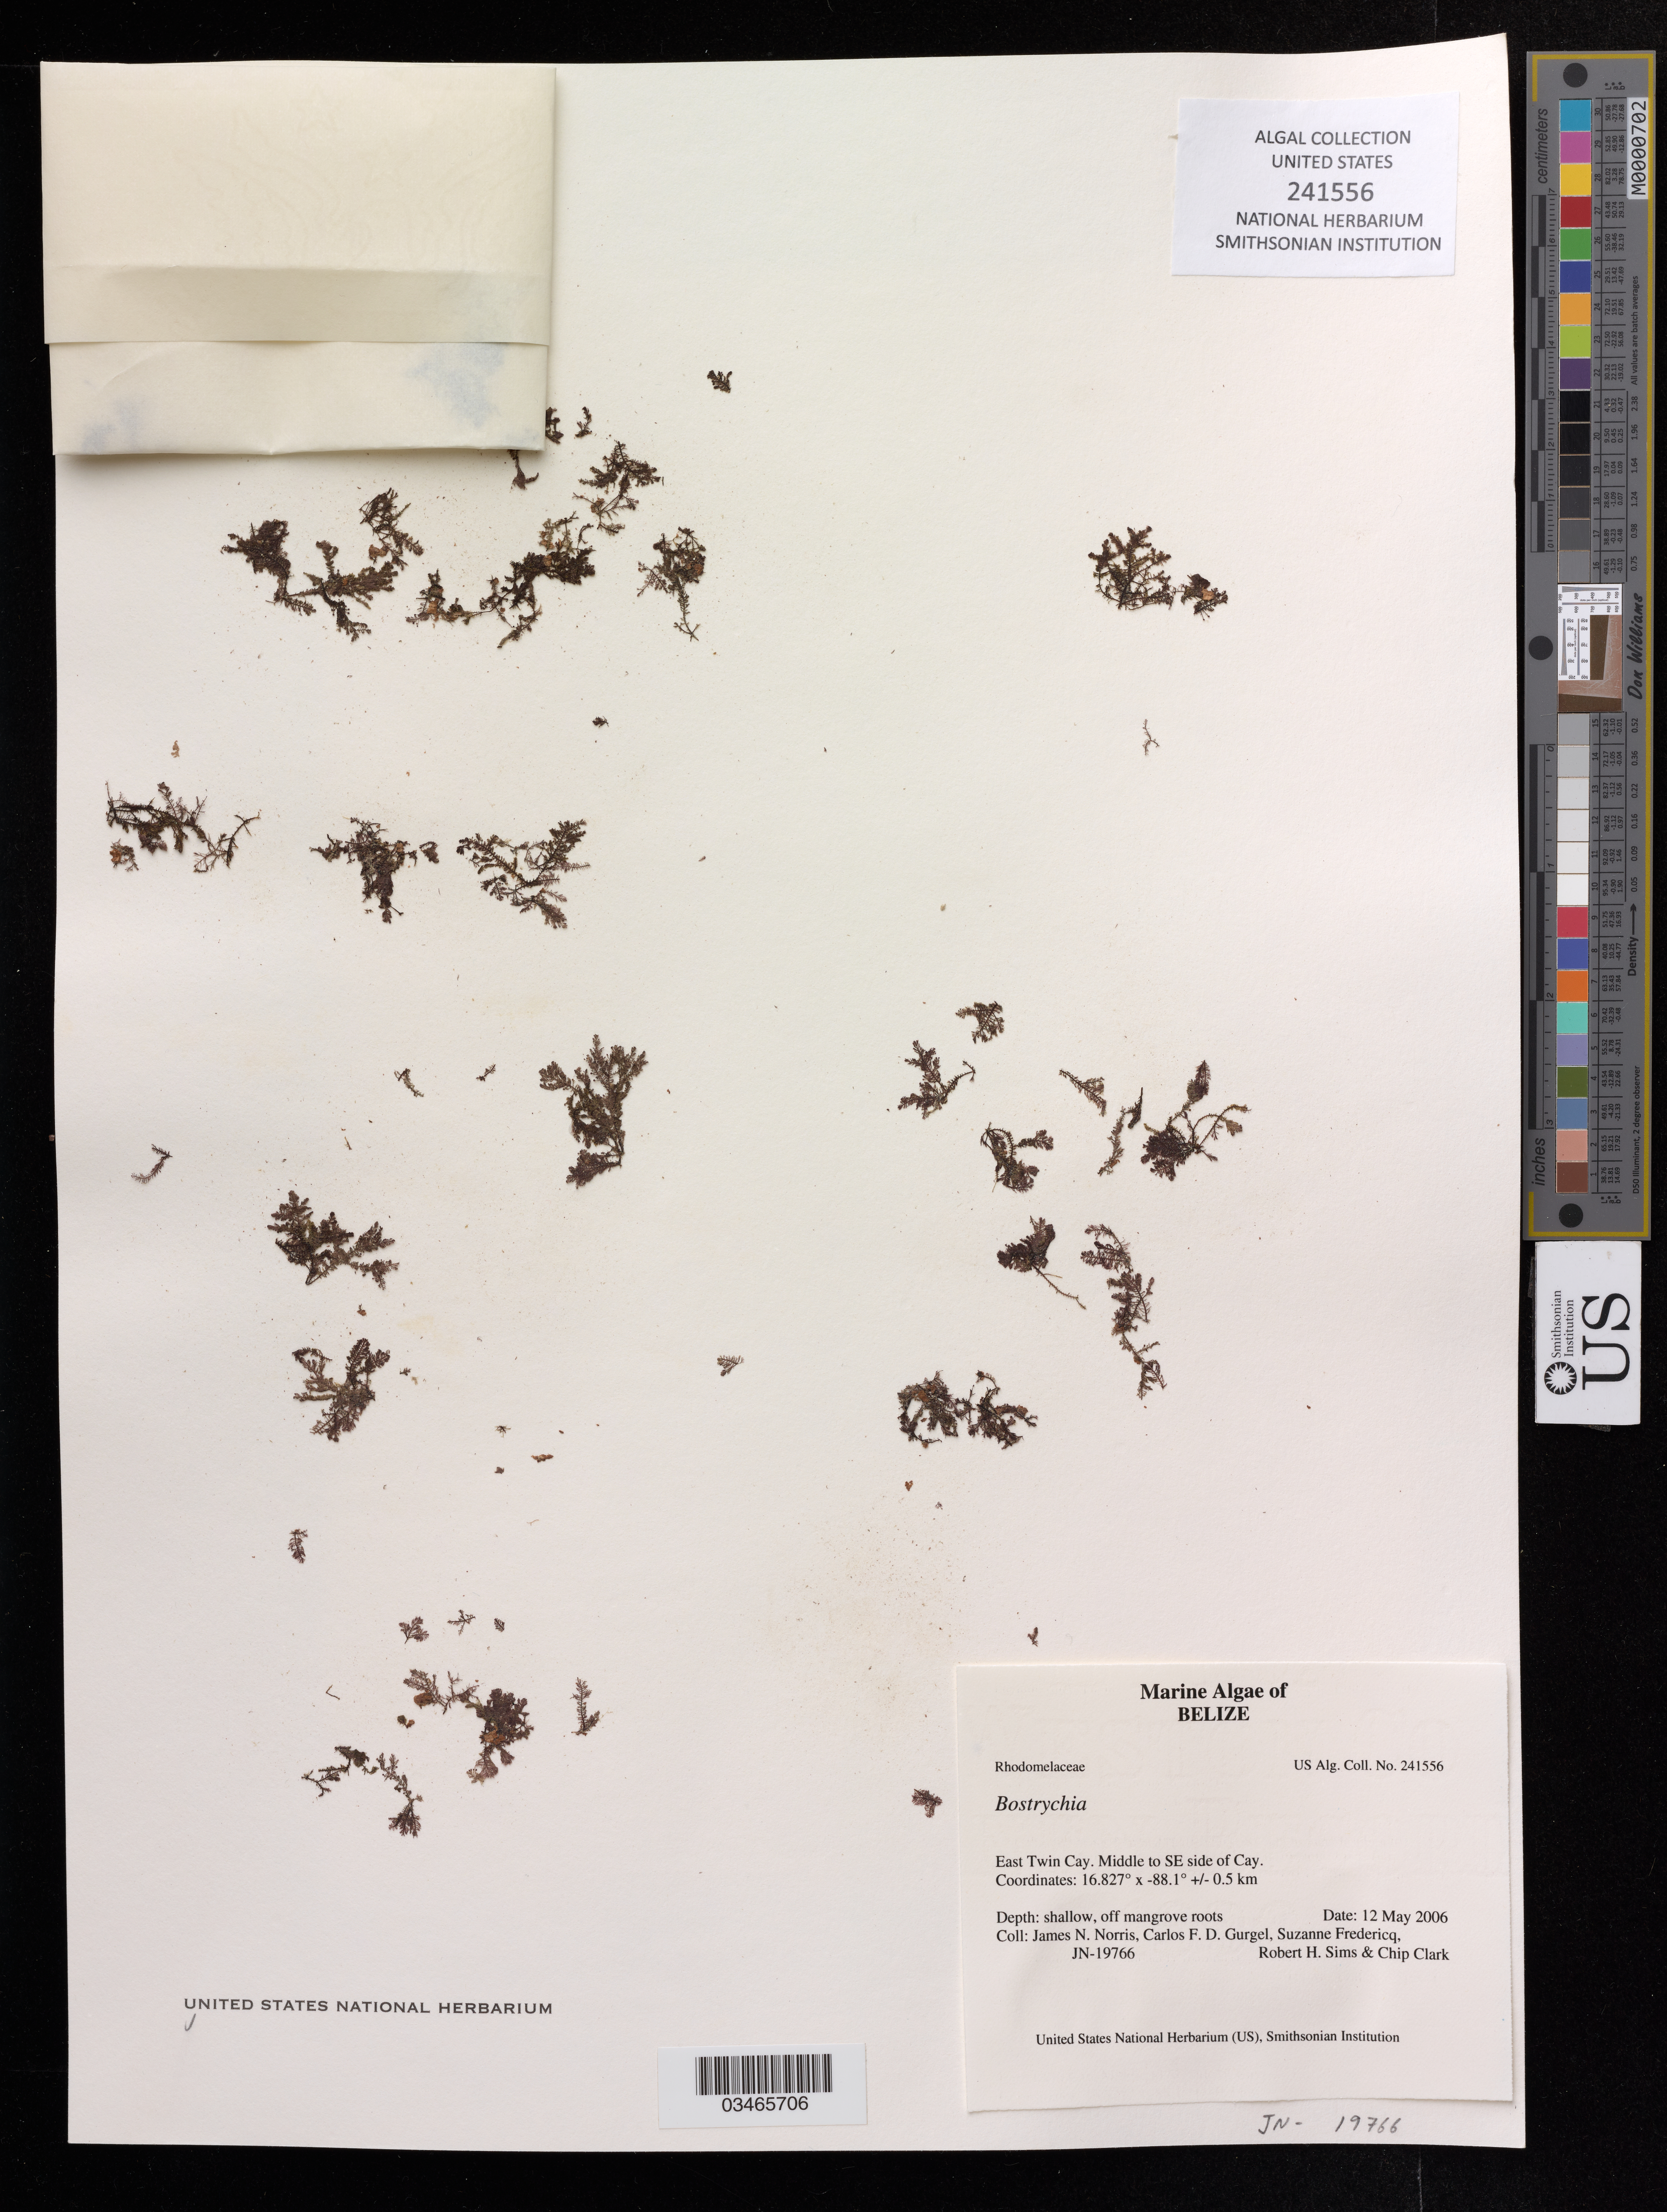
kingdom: Plantae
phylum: Rhodophyta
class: Florideophyceae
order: Ceramiales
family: Rhodomelaceae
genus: Bostrychia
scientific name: Bostrychia sp.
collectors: J. Norris, C. Gurgel, S. Fredericq & R. H. Sims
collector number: JN-19766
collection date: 2006-05-12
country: Belize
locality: Twin Cay, Middle to SE side of Cay.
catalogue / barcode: US 241556